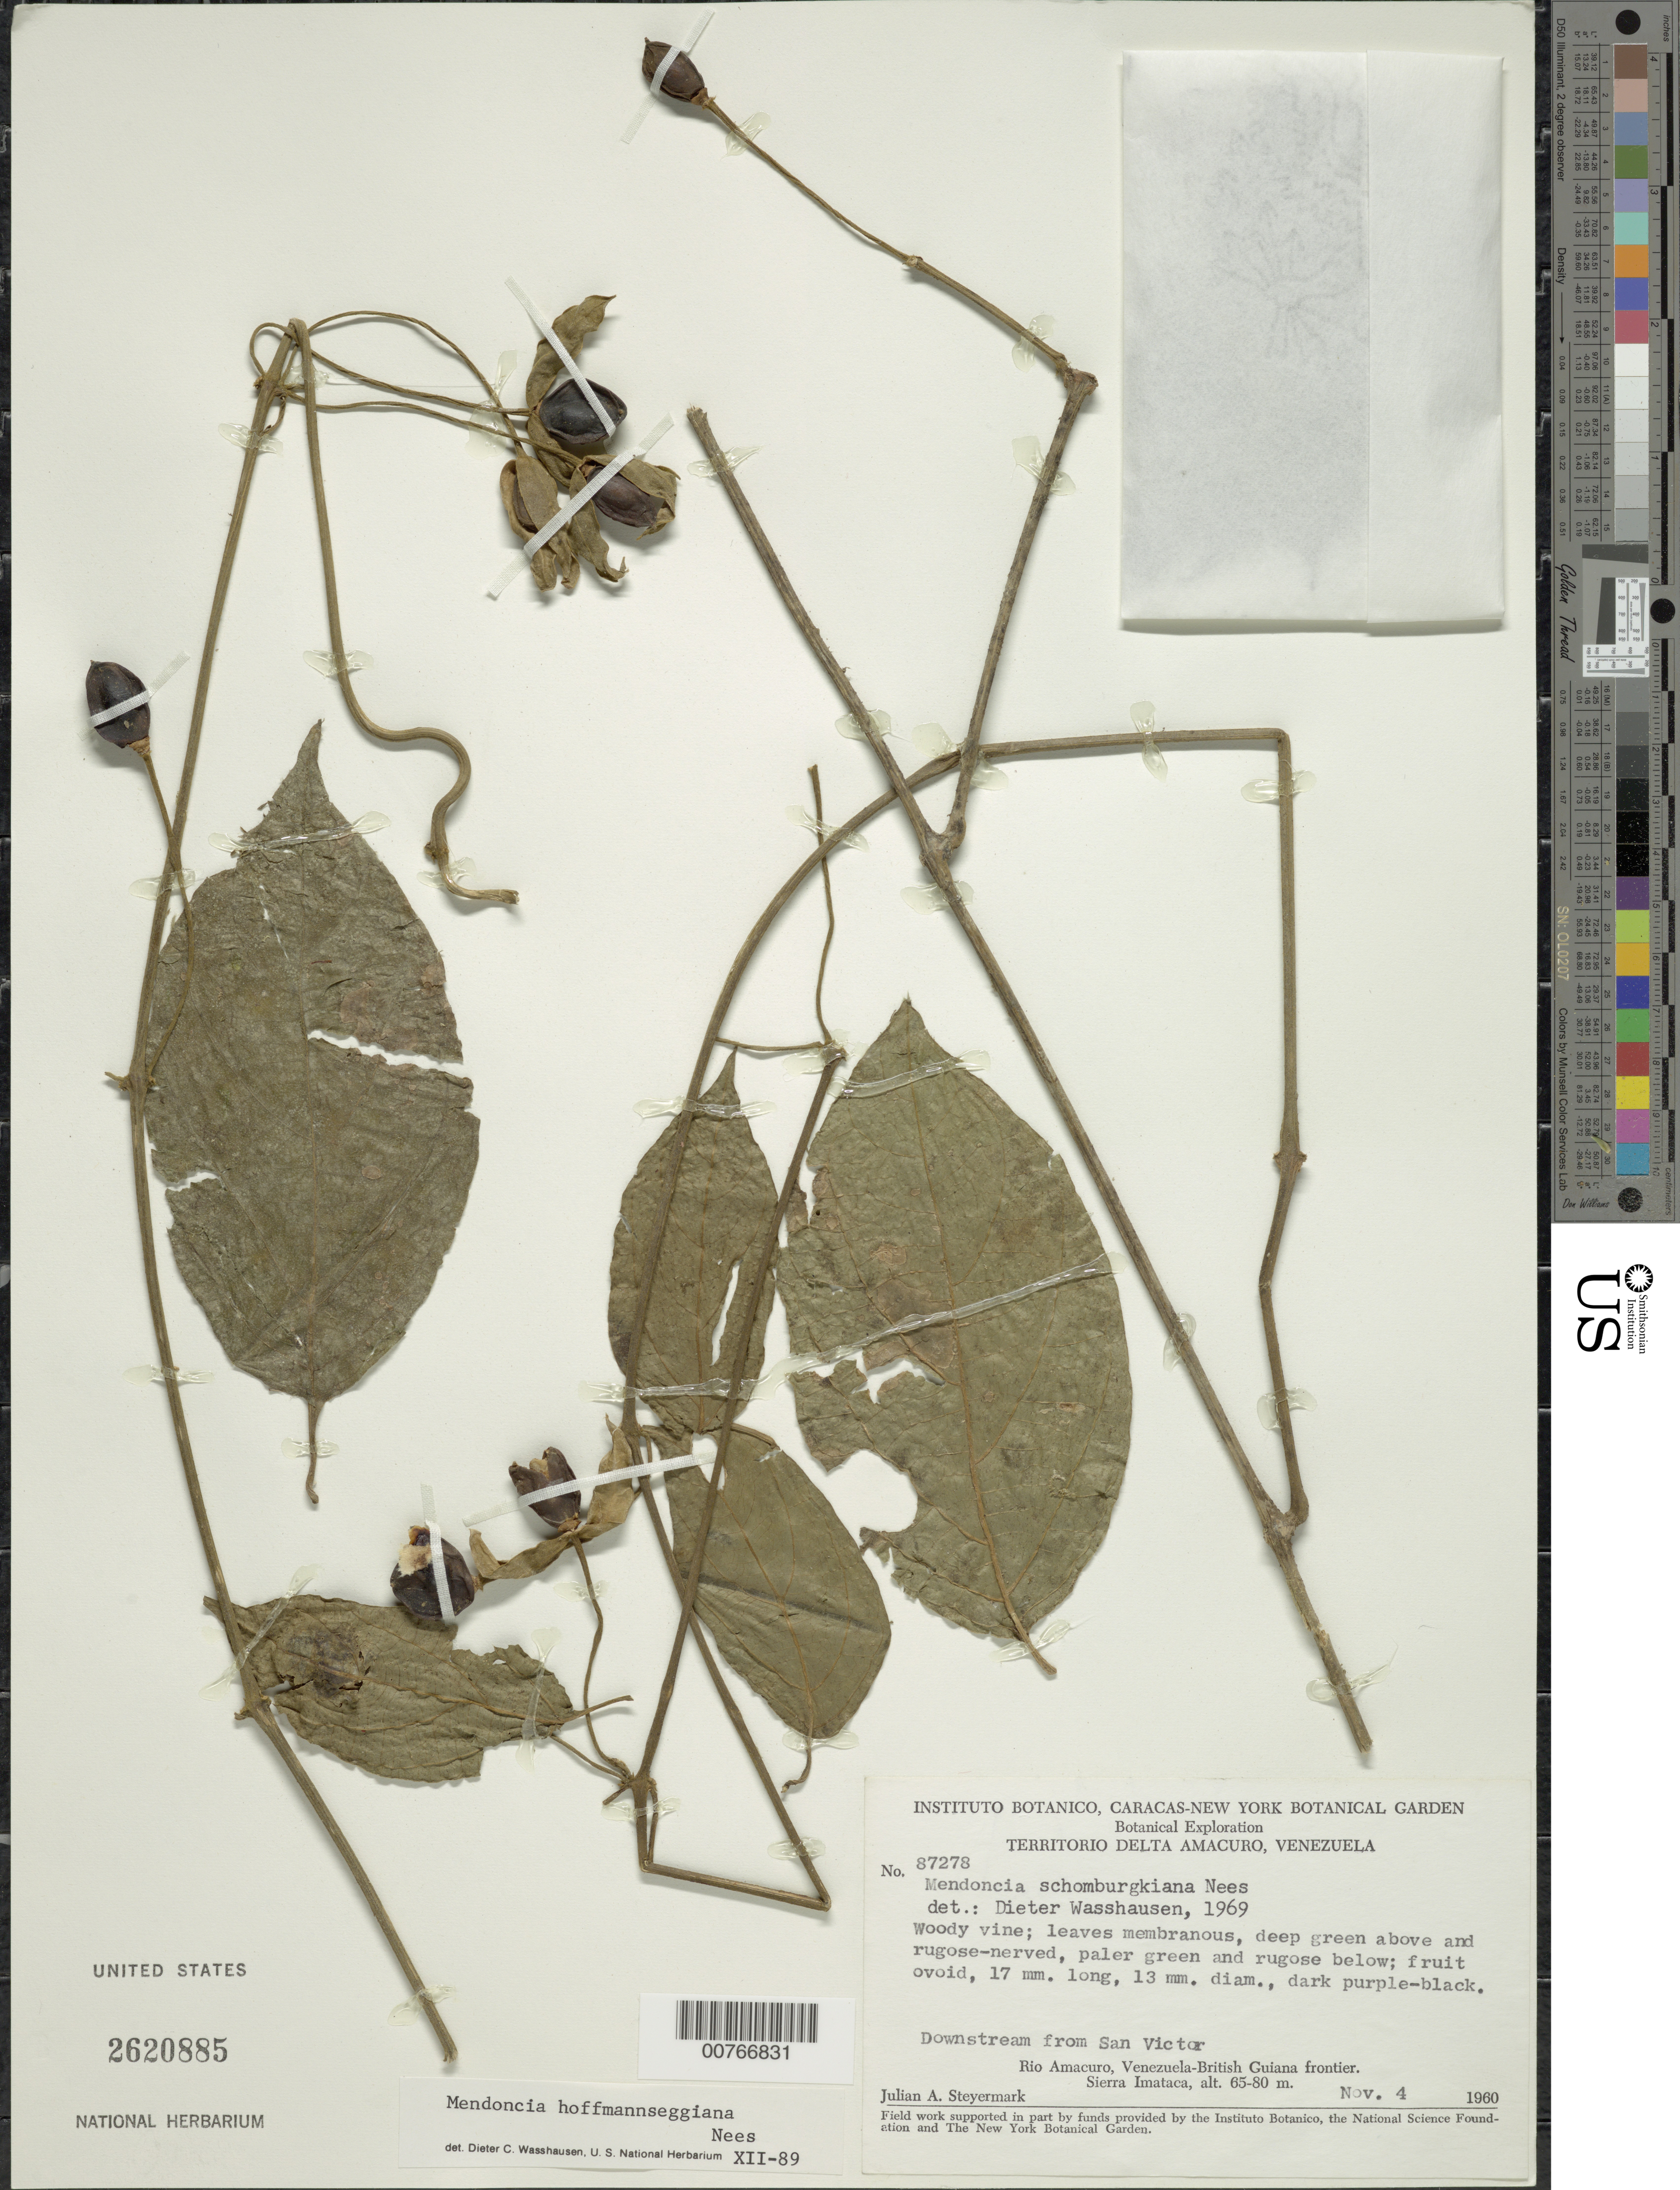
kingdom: Plantae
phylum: Tracheophyta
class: Magnoliopsida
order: Lamiales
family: Acanthaceae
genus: Mendoncia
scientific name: Mendoncia hoffmannseggiana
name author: Nees in DC.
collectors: J. Steyermark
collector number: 87278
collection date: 1960-11-04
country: Venezuela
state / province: Delta Amacuro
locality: Downstream from San Victor, Rio Amacuro, Venezuela-British Guiana frontier, Sierra Imataca.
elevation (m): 65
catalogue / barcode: US 2620885